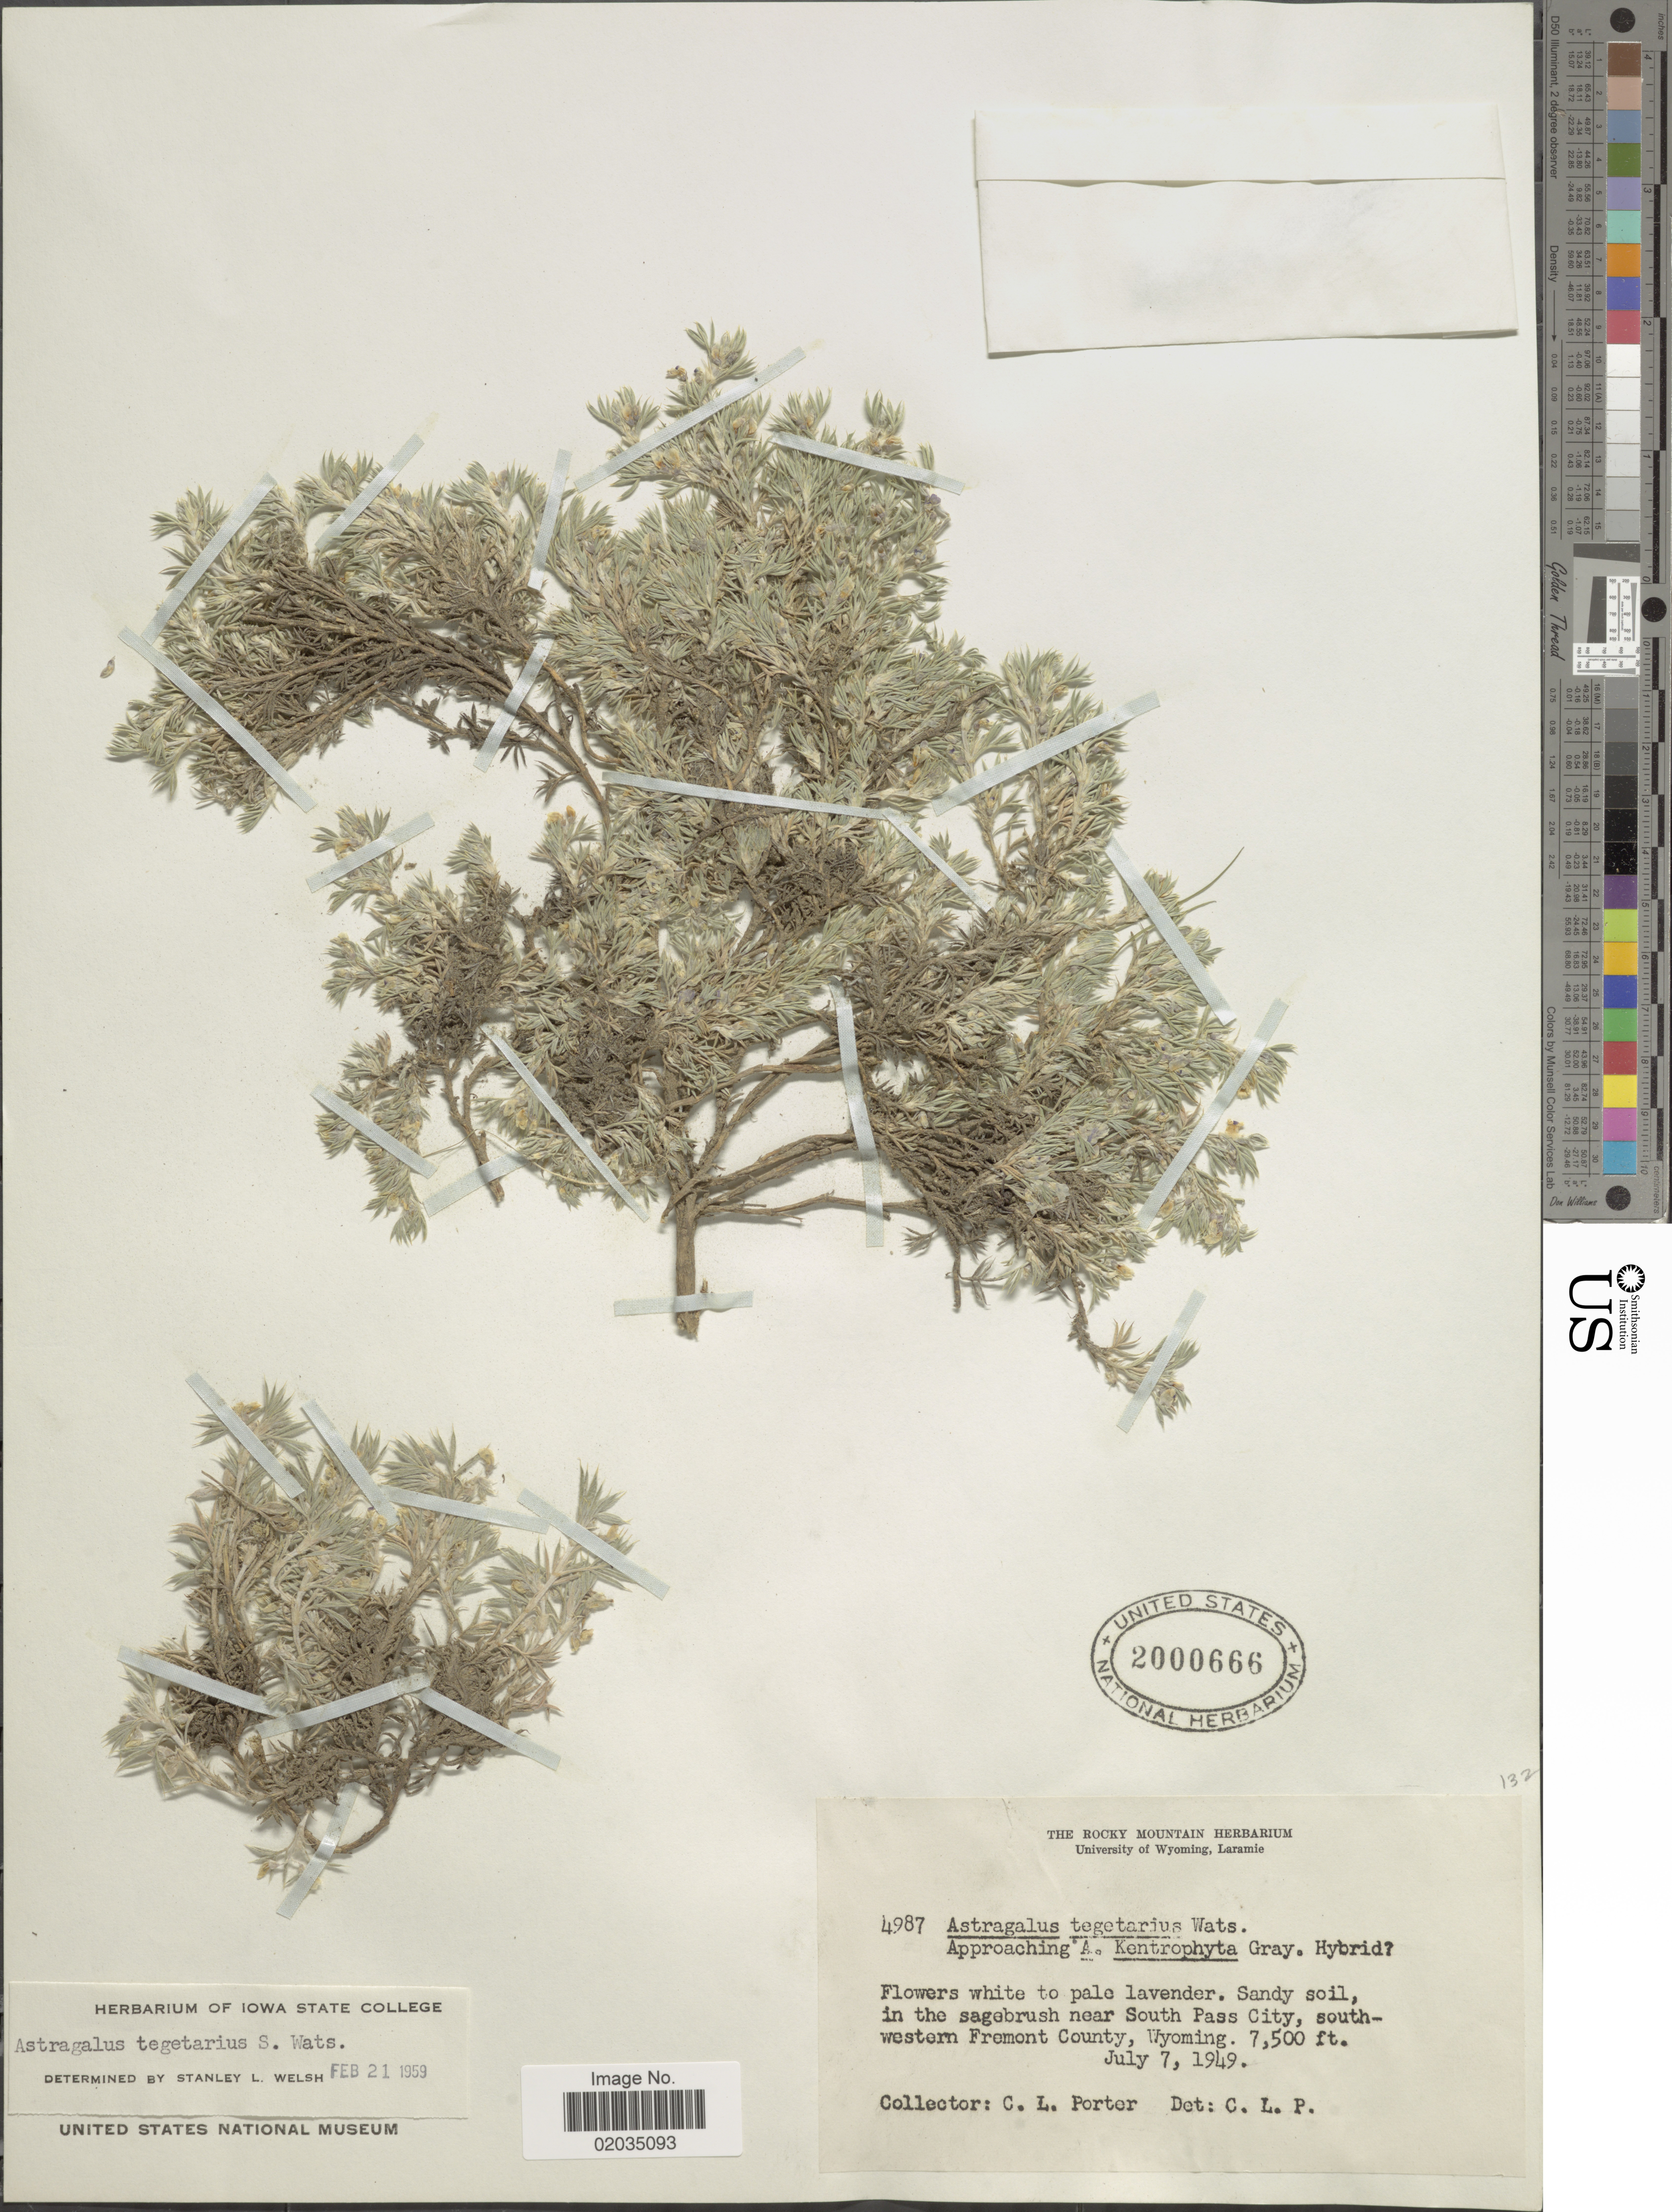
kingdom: Plantae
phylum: Tracheophyta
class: Magnoliopsida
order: Fabales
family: Fabaceae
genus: Astragalus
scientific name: Astragalus tegetarius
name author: S. Watson in C. King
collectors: C. L. Porter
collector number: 4987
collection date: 1949-07-07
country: United States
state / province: Wyoming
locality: Sandy soil, in the sagebrush near South Pass City, south-western Fremont County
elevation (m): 2286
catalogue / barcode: US 2000666